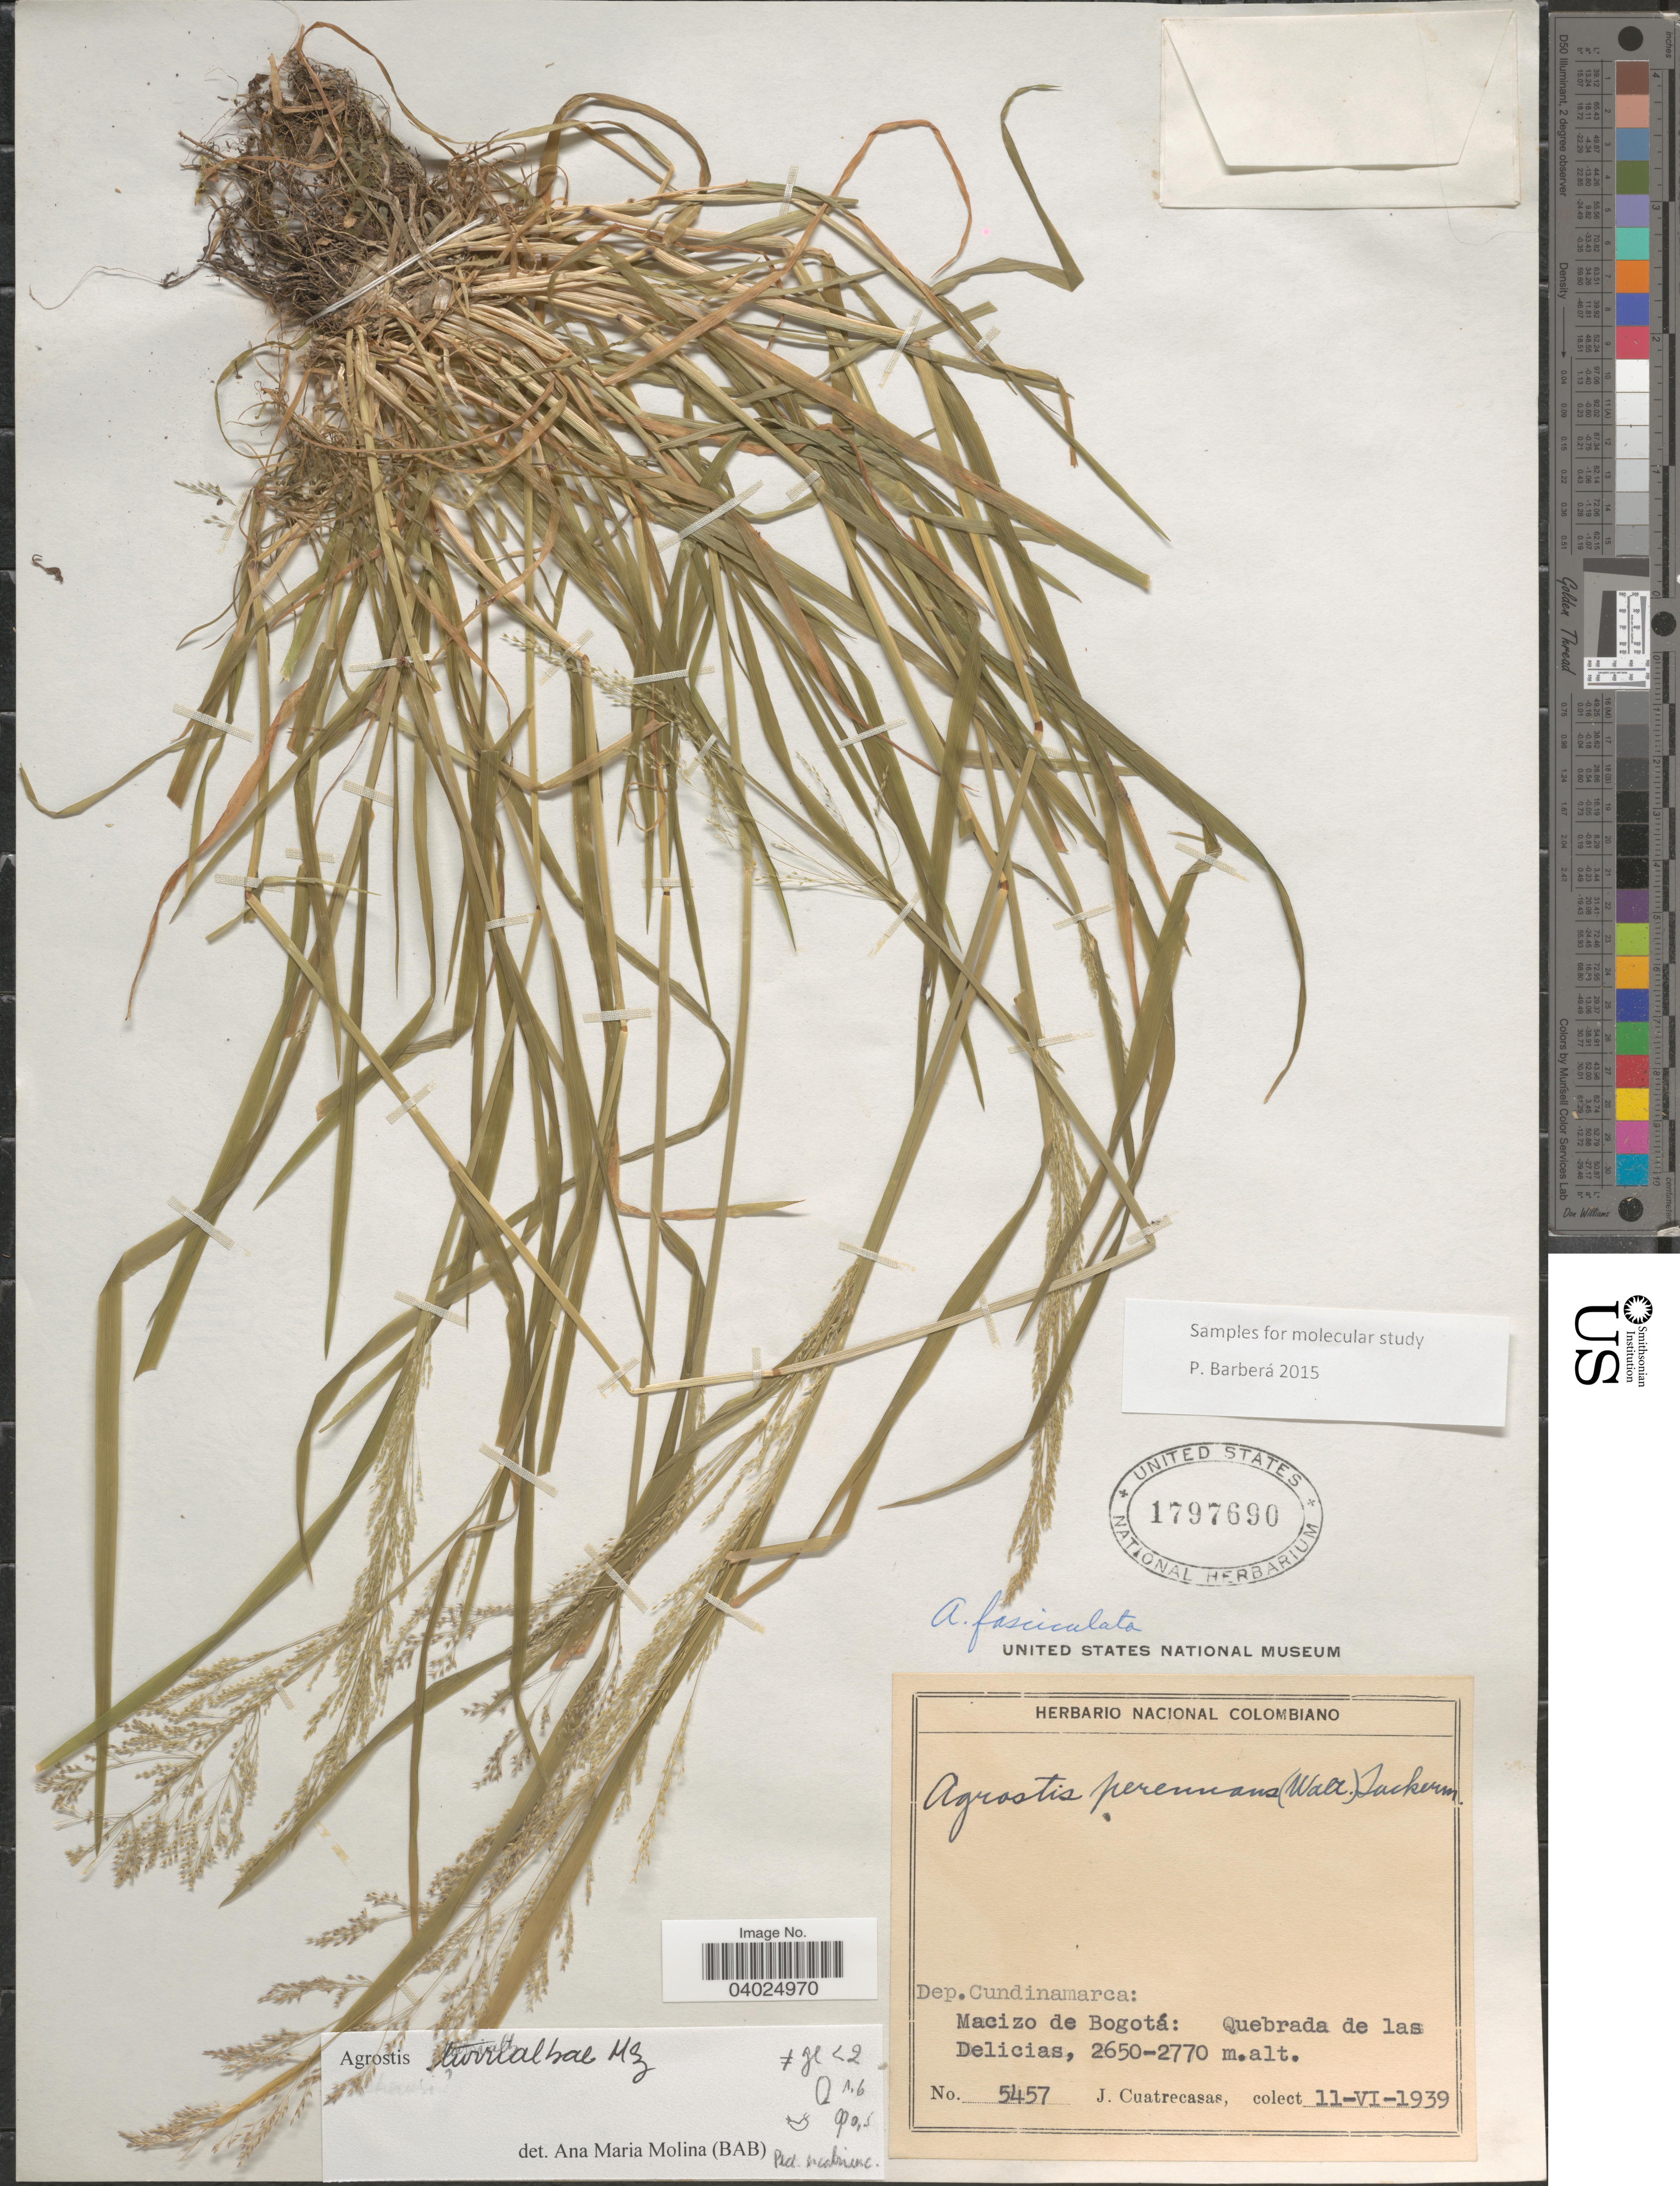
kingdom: Plantae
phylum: Tracheophyta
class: Liliopsida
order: Poales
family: Poaceae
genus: Agrostis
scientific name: Agrostis turrialbae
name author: Mez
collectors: J. Cuatrecasas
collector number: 5457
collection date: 1939-06-11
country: Colombia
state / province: Cundinamarca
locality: Dep. Cundinamarca: Macizo de Bogotá: Quebrada de las Delicias.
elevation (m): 2650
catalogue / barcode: US 1797690